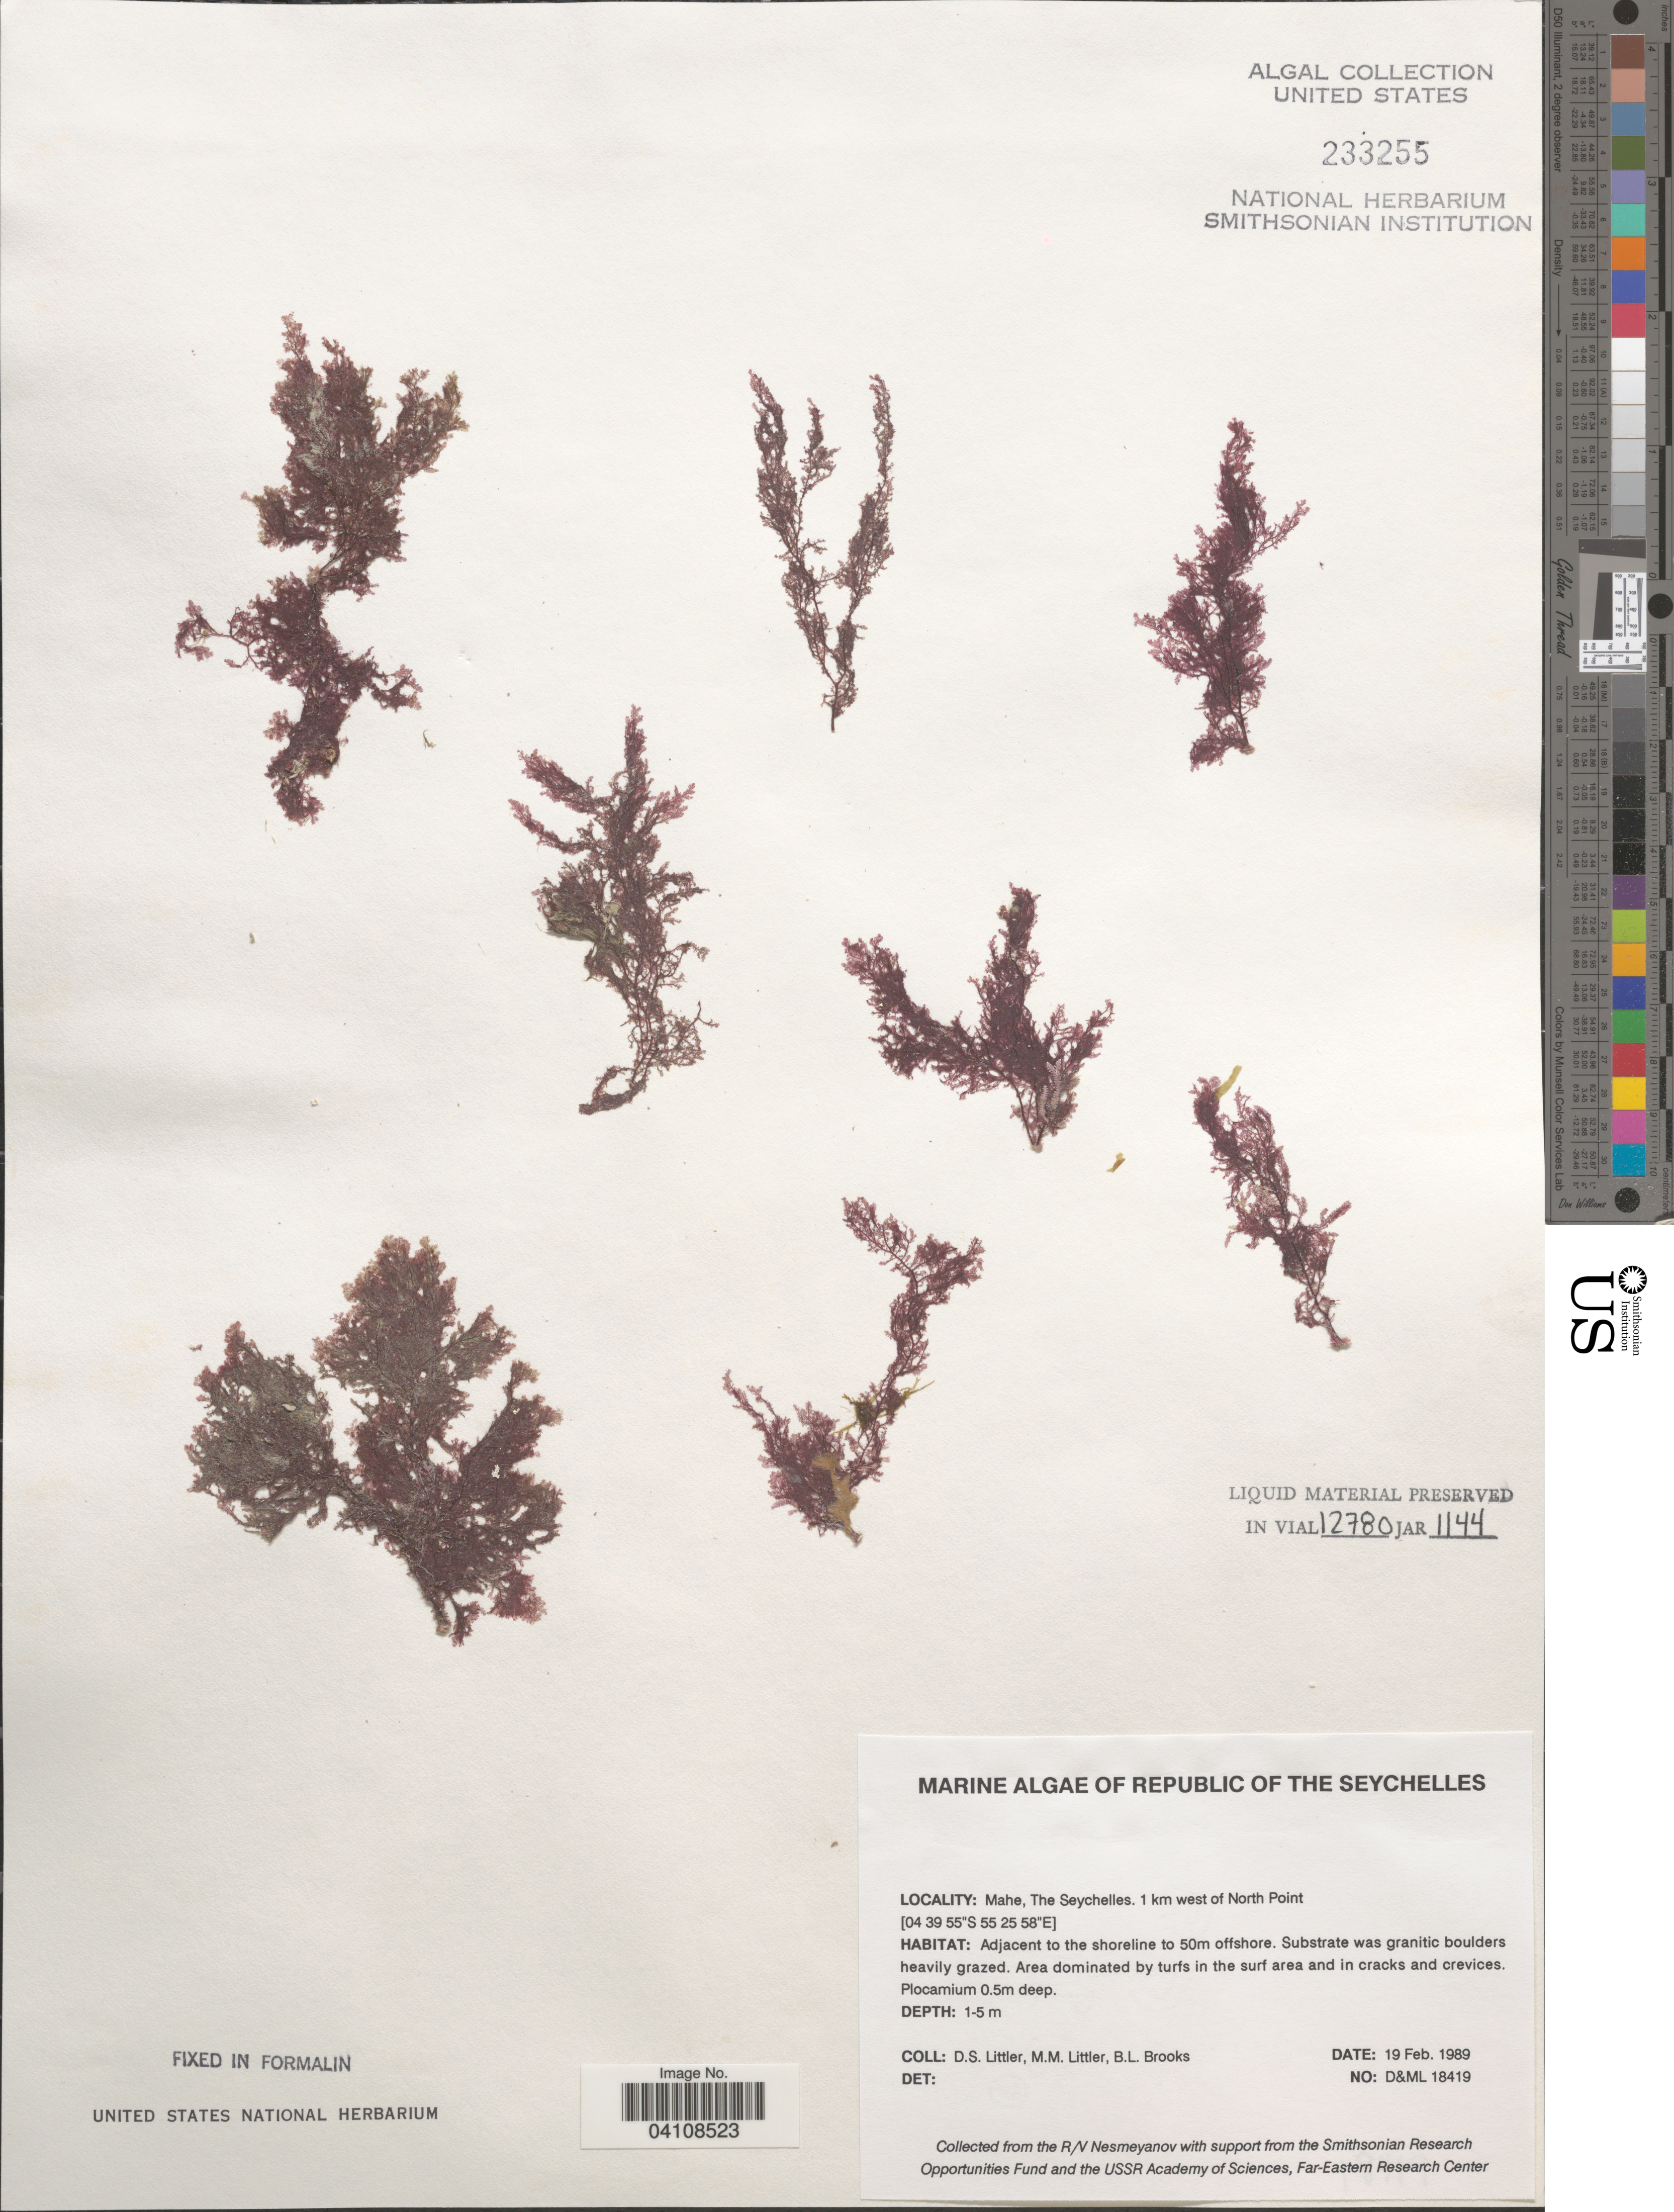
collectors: D. S. Littler & B. Brooks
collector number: D&ML18419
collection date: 1989-02-19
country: Seychelles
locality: Republic of The Seychelles. Mahe. 1 km west of North Point. Adjacent to the shoreline to 50m offshore.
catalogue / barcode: US 233255